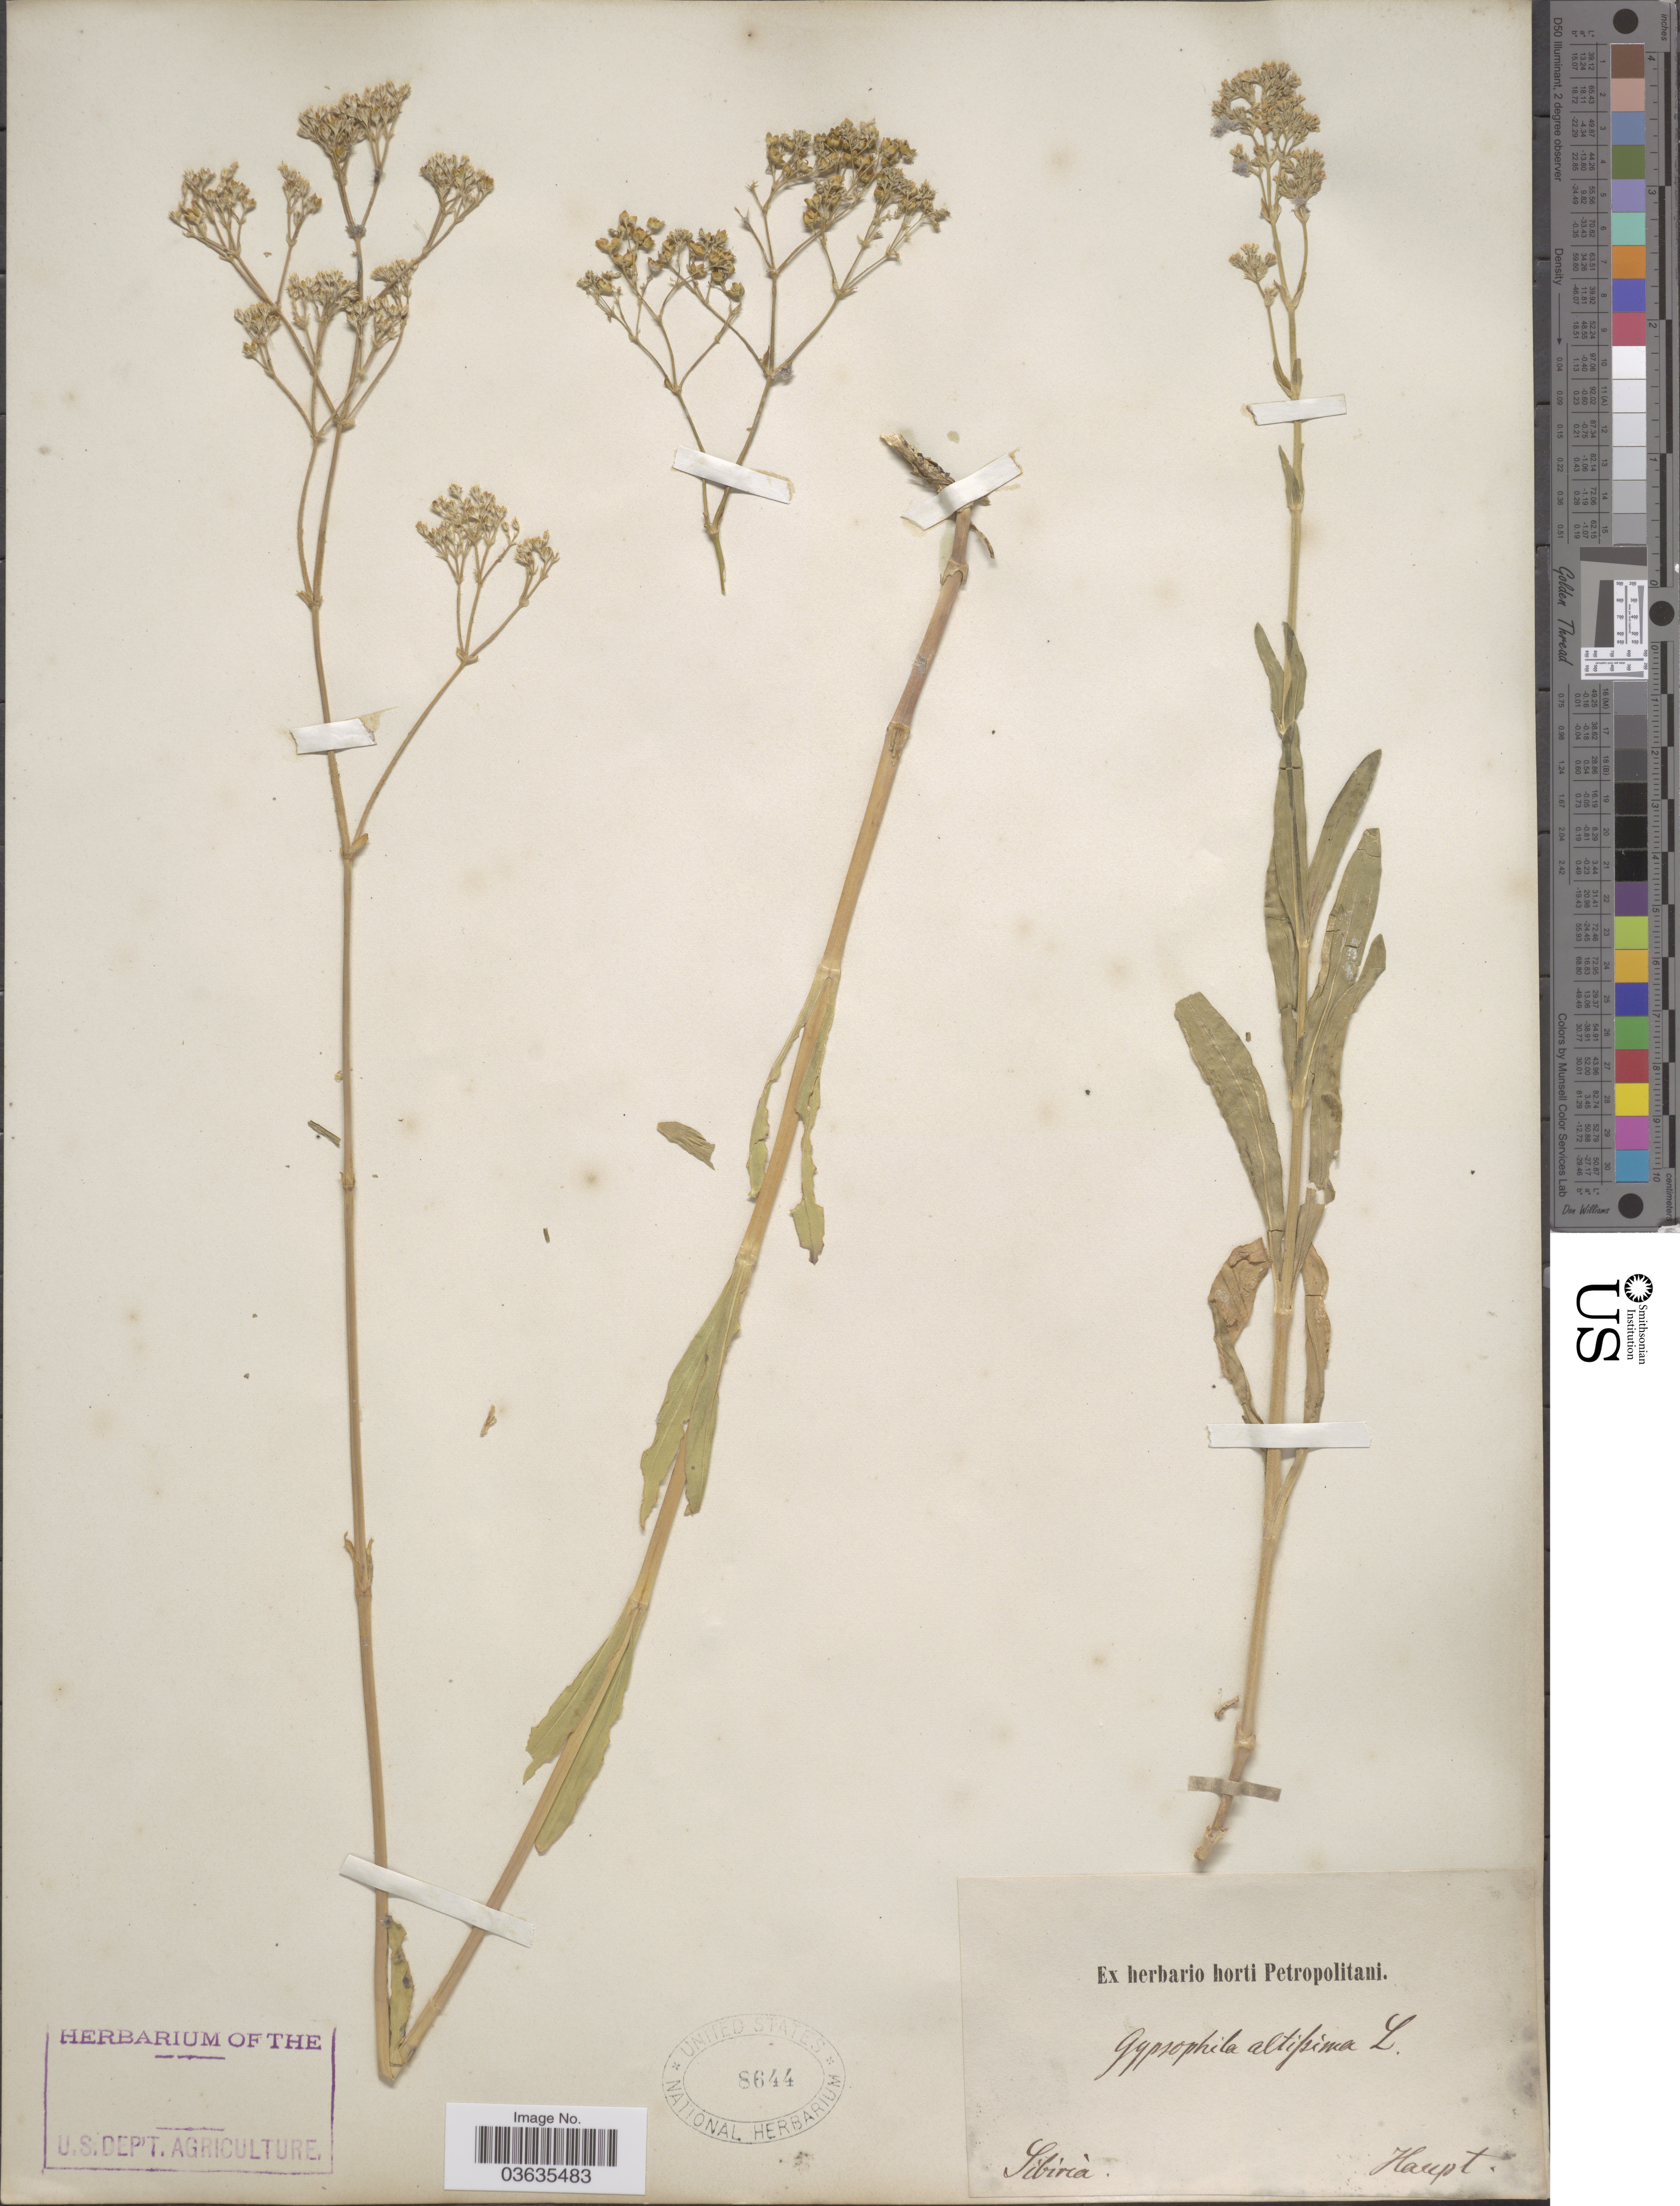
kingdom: Plantae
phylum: Tracheophyta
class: Magnoliopsida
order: Caryophyllales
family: Caryophyllaceae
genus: Gypsophila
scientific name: Gypsophila altissima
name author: L.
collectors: Haupt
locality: Sibiria.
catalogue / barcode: US 8644